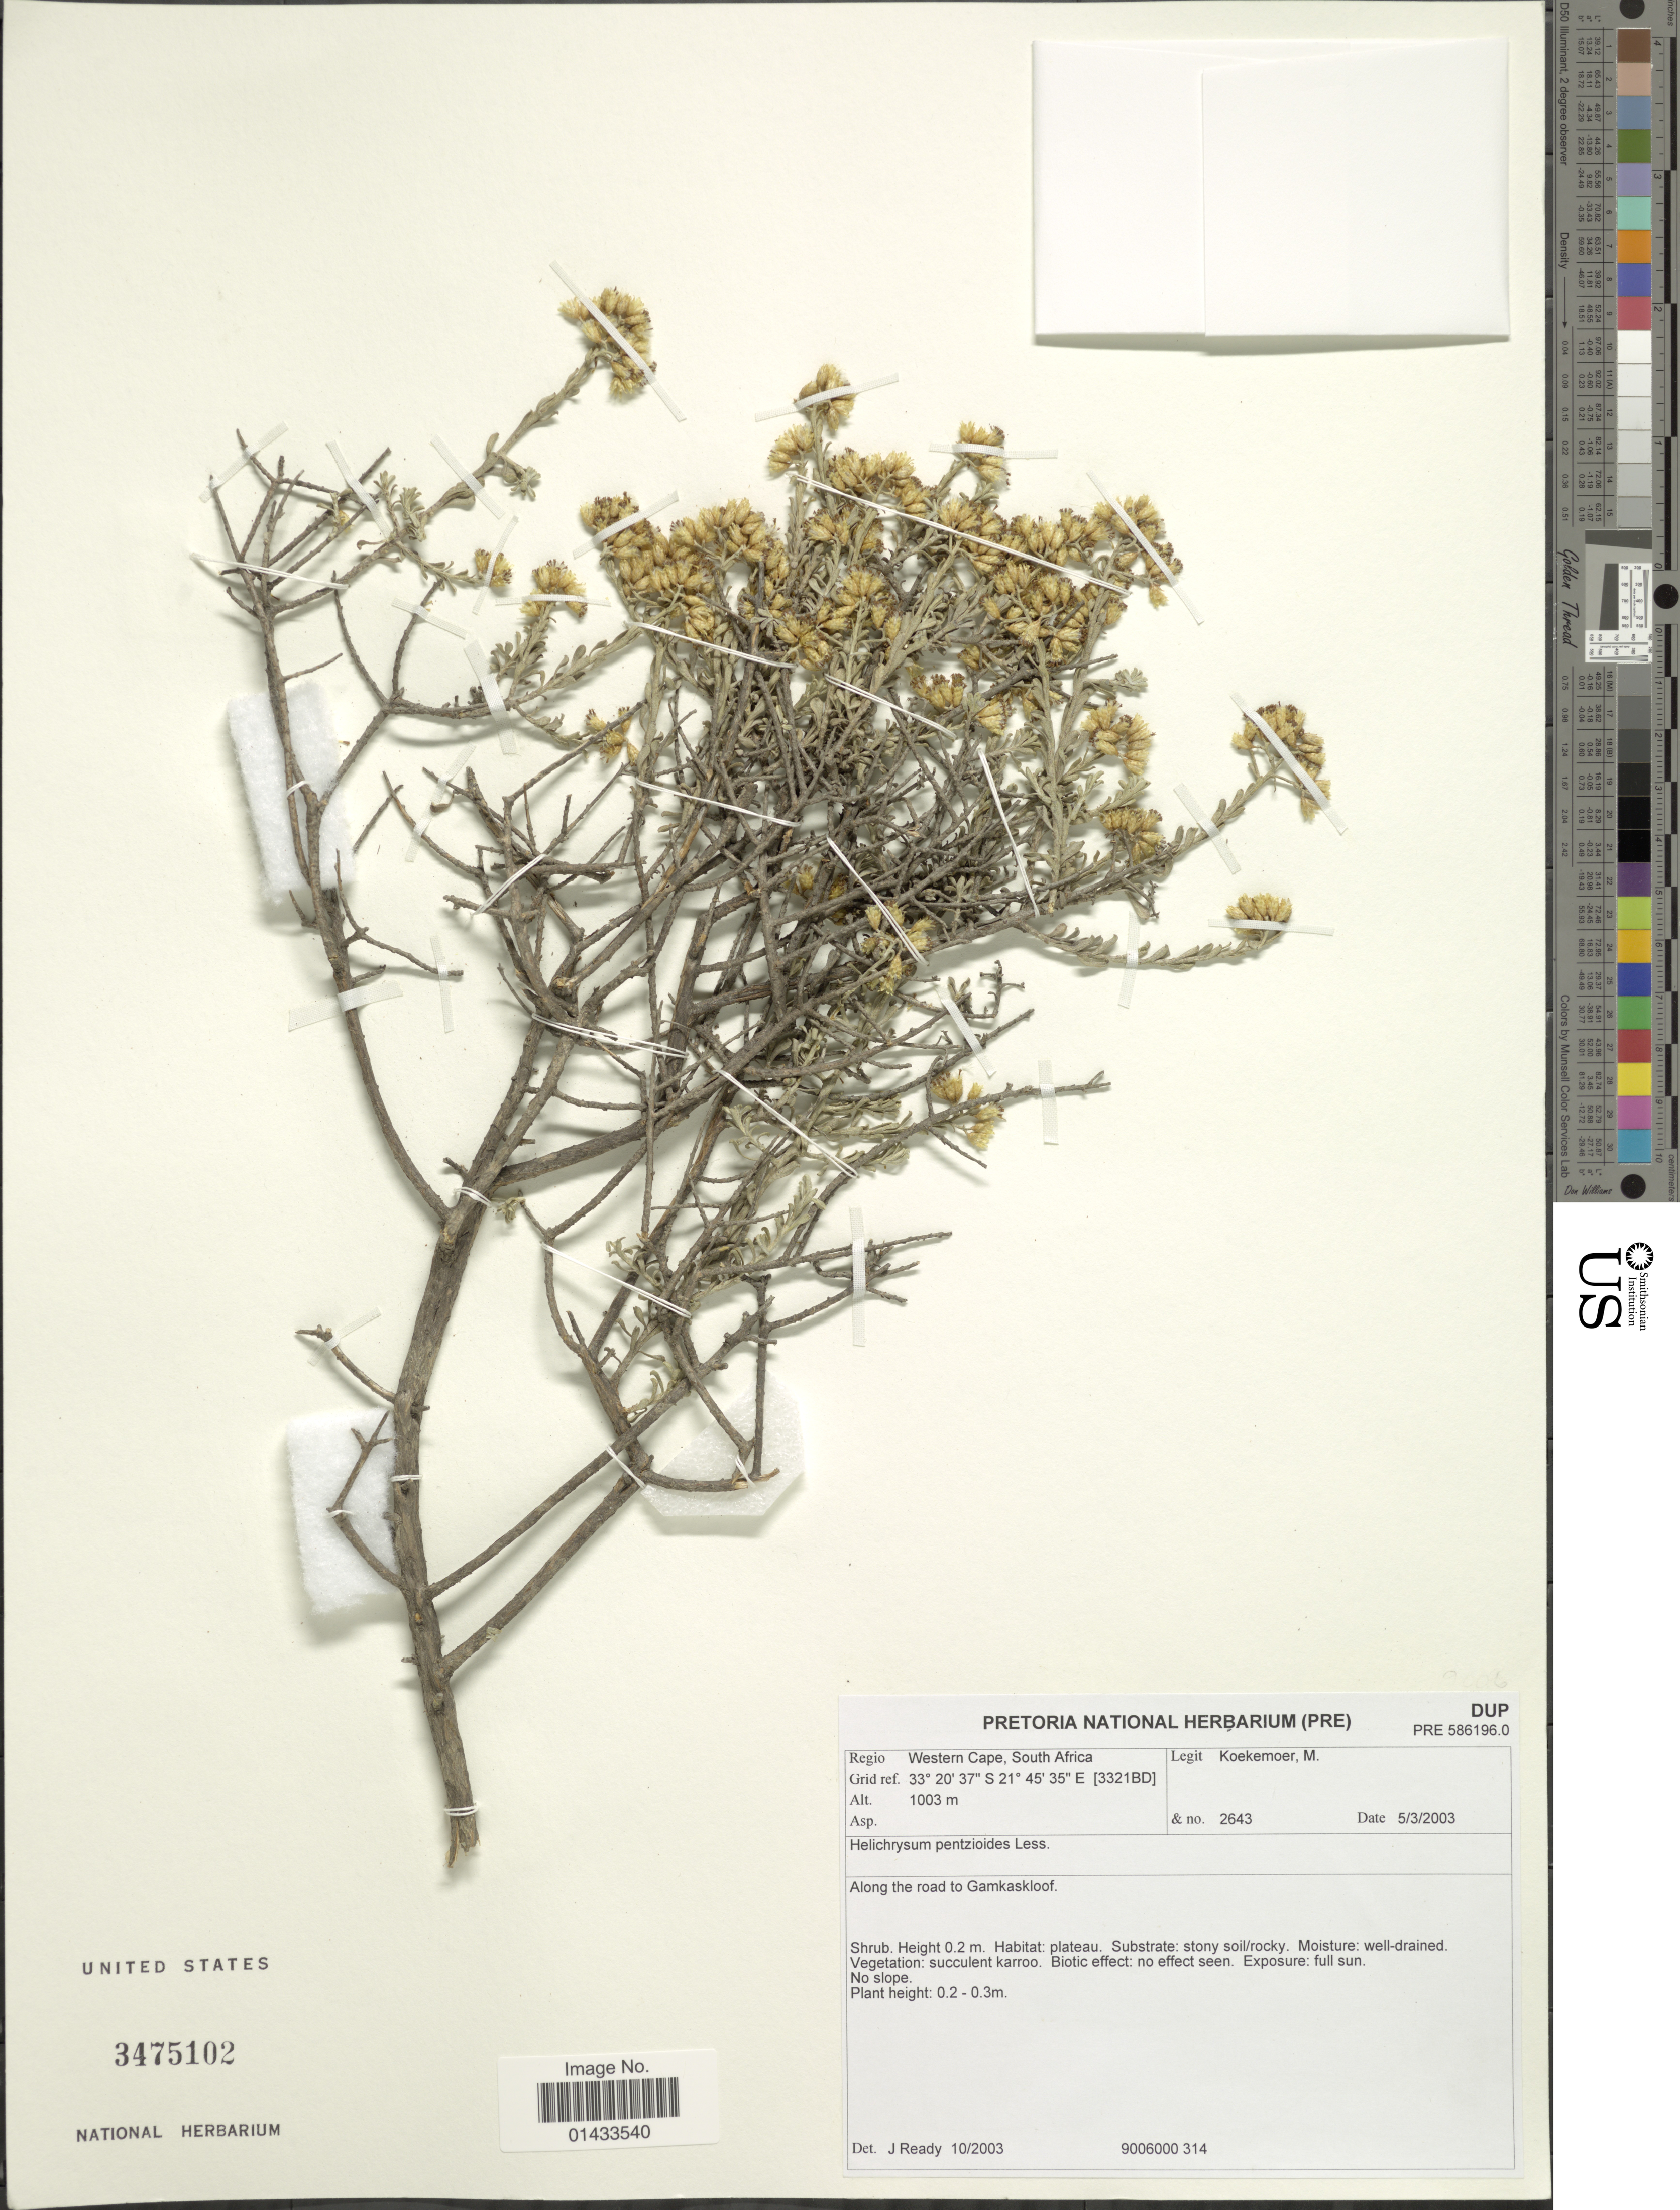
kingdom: Plantae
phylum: Tracheophyta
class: Magnoliopsida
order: Asterales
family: Asteraceae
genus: Helichrysum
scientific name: Helichrysum pentzioides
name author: Less.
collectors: M. Koekemoer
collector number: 2643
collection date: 2003-03-05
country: South Africa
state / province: Western Cape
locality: Regio Western Cape, South Africa, Grid ref. [3321BD], Along the road to Gamkaskloof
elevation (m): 1003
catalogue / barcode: US 3475102